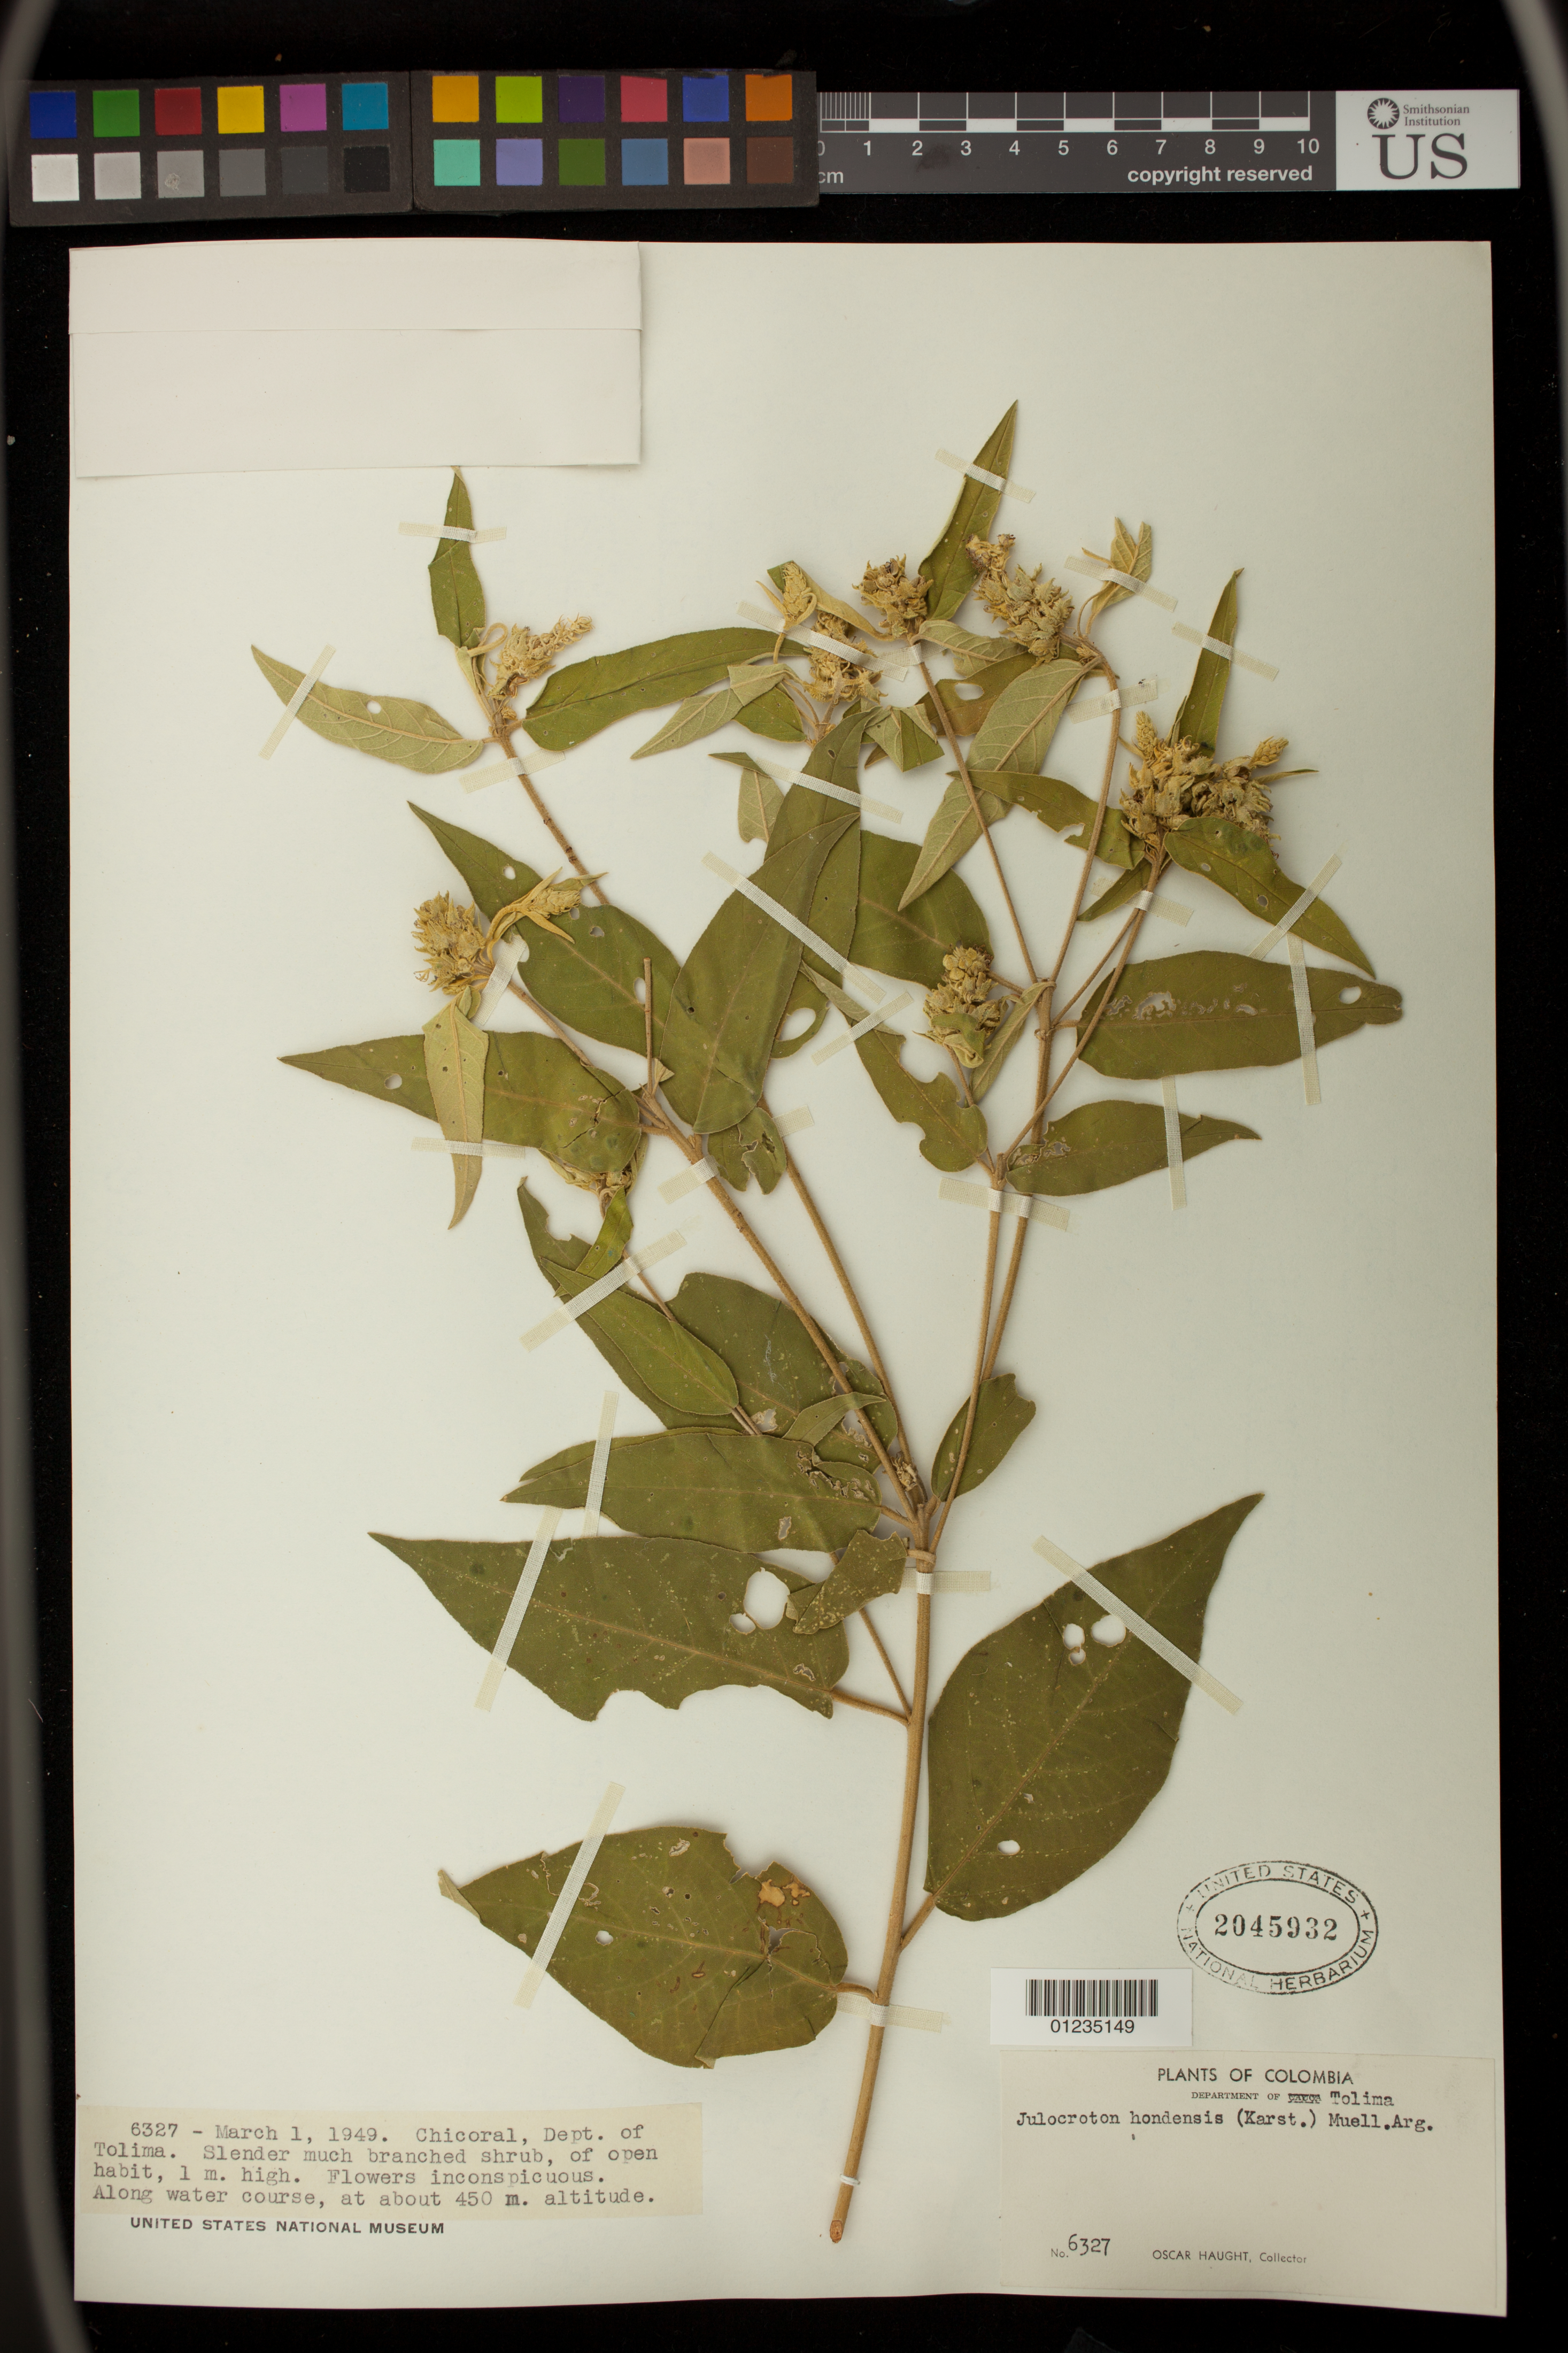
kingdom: Plantae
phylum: Tracheophyta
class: Magnoliopsida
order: Malpighiales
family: Euphorbiaceae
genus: Julocroton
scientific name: Julocroton hondensis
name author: (Karst.) Müll. Arg.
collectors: O. Haught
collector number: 6327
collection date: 1949-03-01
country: Colombia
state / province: Tolima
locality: Chicoral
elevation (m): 450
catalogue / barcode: US 2045932